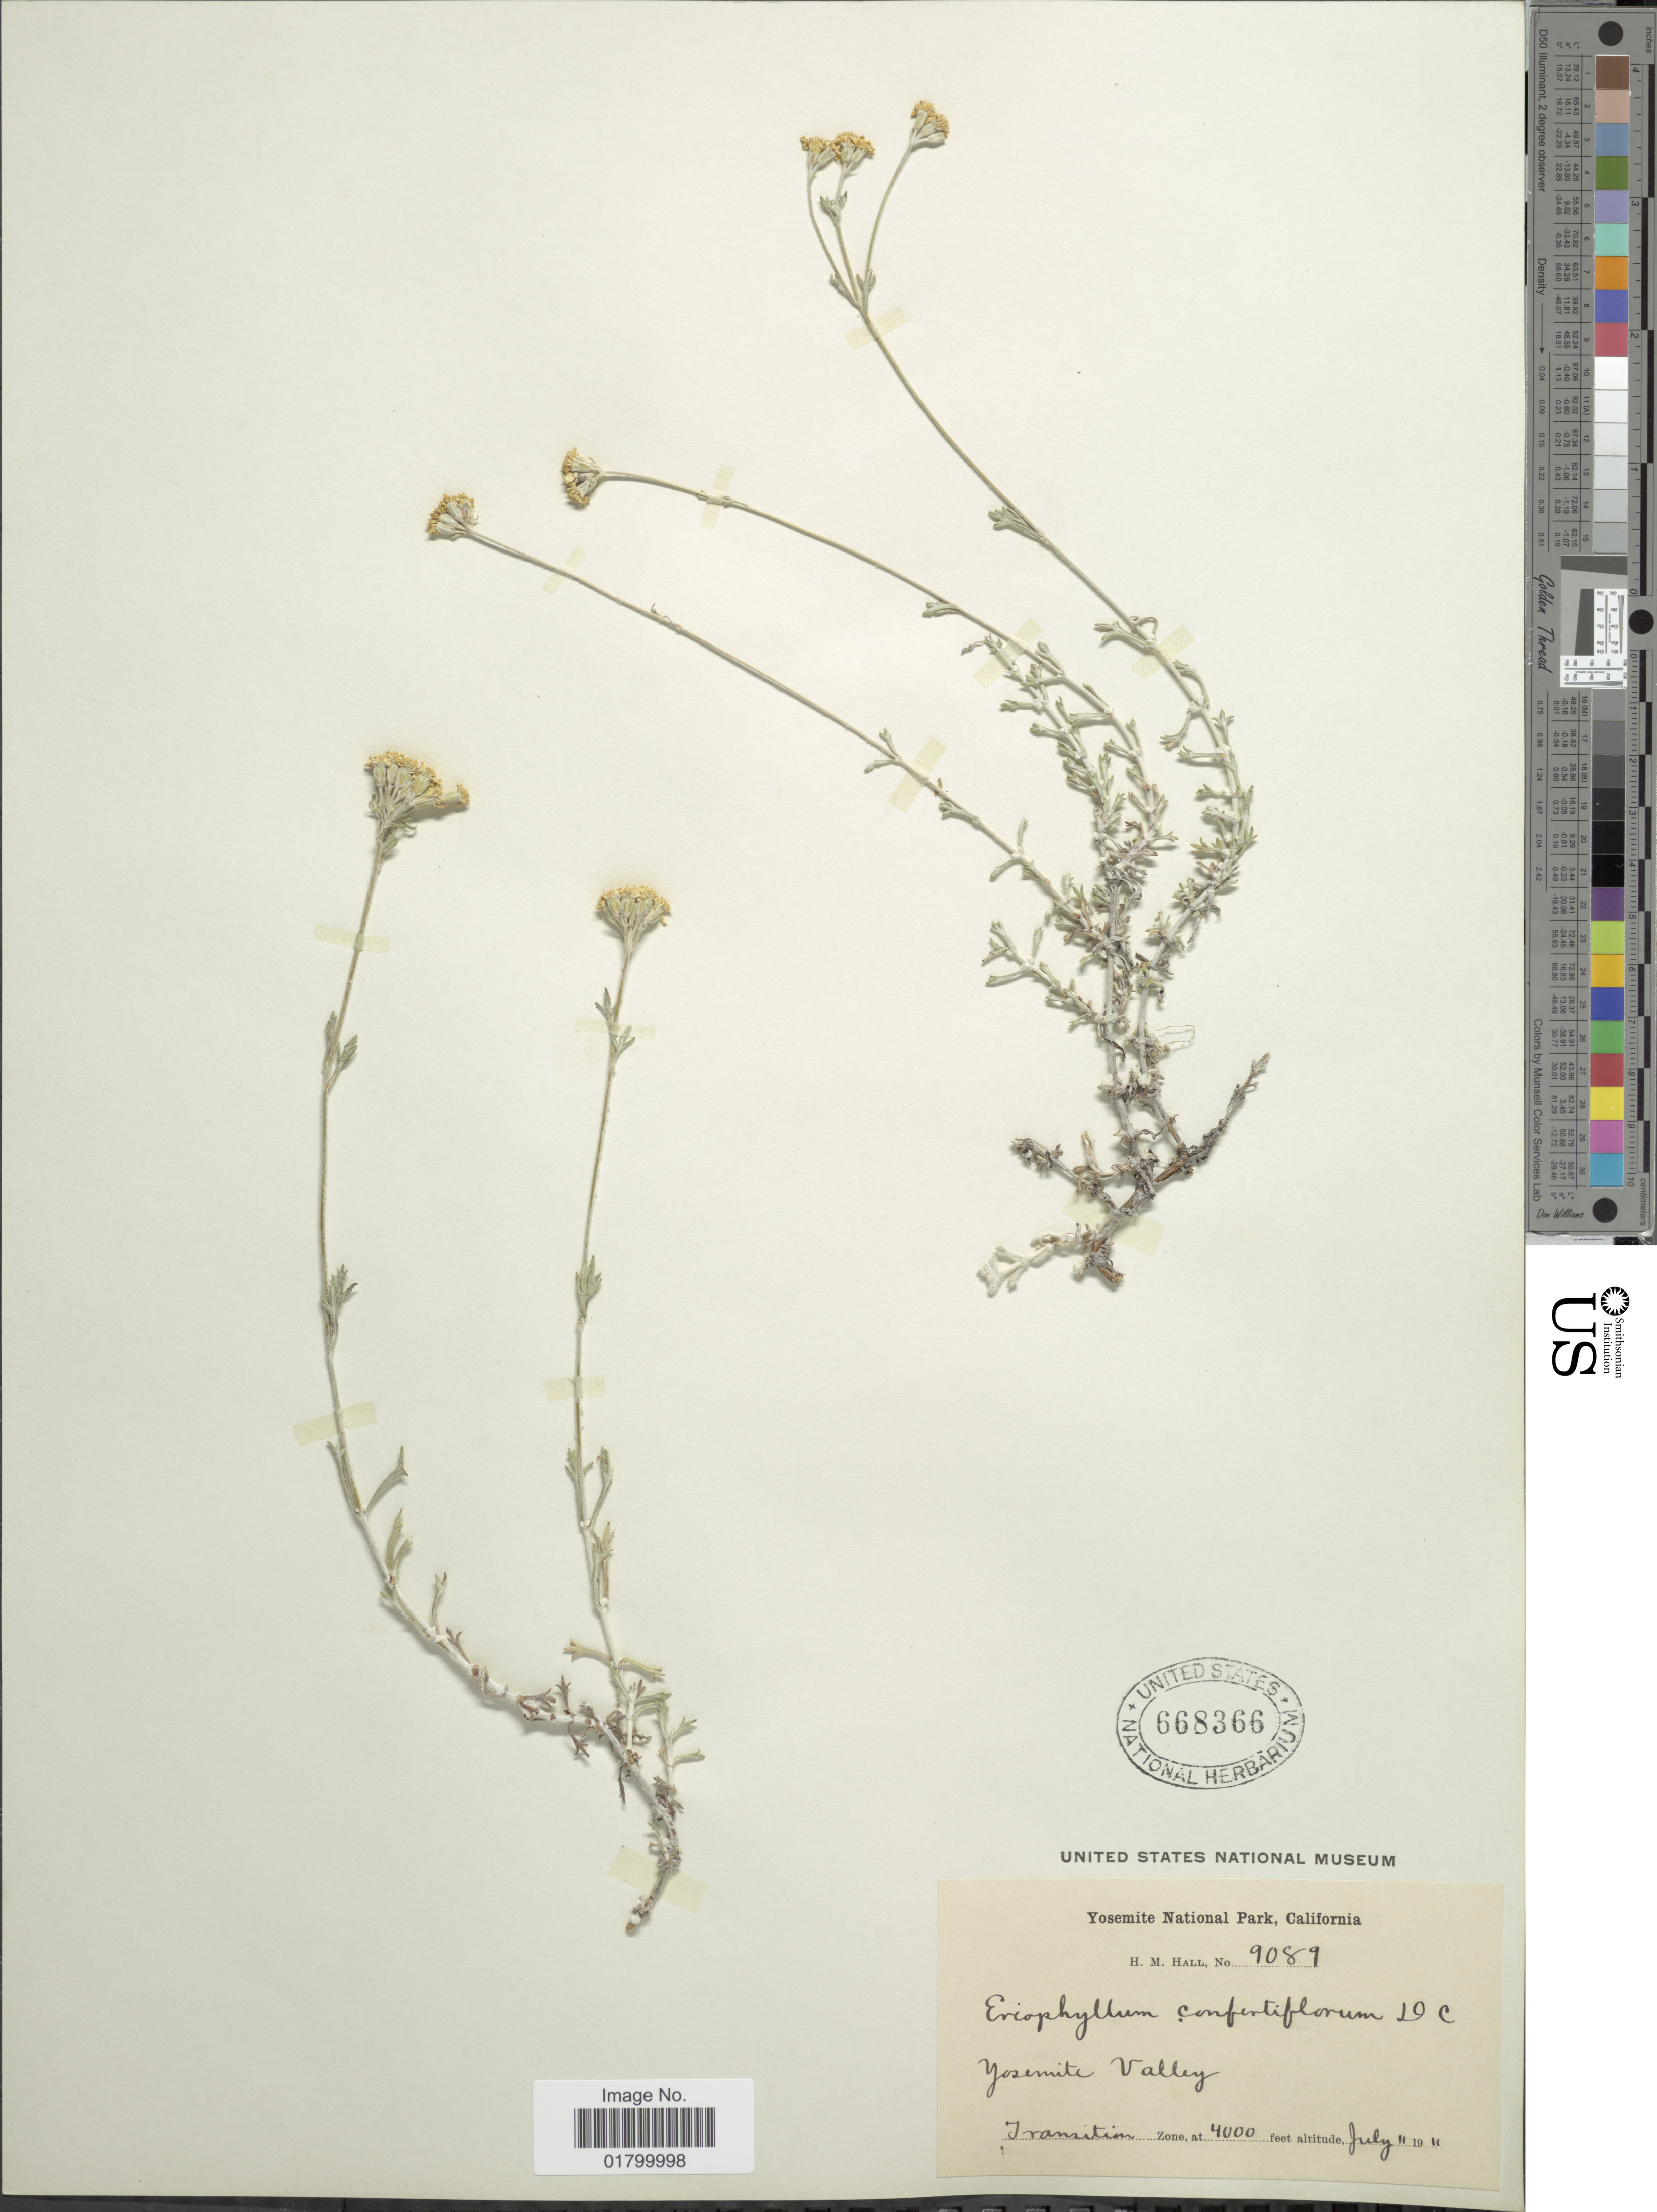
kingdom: Plantae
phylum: Tracheophyta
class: Magnoliopsida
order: Asterales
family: Asteraceae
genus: Eriophyllum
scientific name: Eriophyllum confertiflorum var. tridactylum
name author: (Rydb.) Munz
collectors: H. M. Hall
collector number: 9089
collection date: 1911-07-11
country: United States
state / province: California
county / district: Mariposa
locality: Yosemite National Park, California, Yosemite Valley, Transition Zone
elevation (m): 1219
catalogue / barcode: US 668366